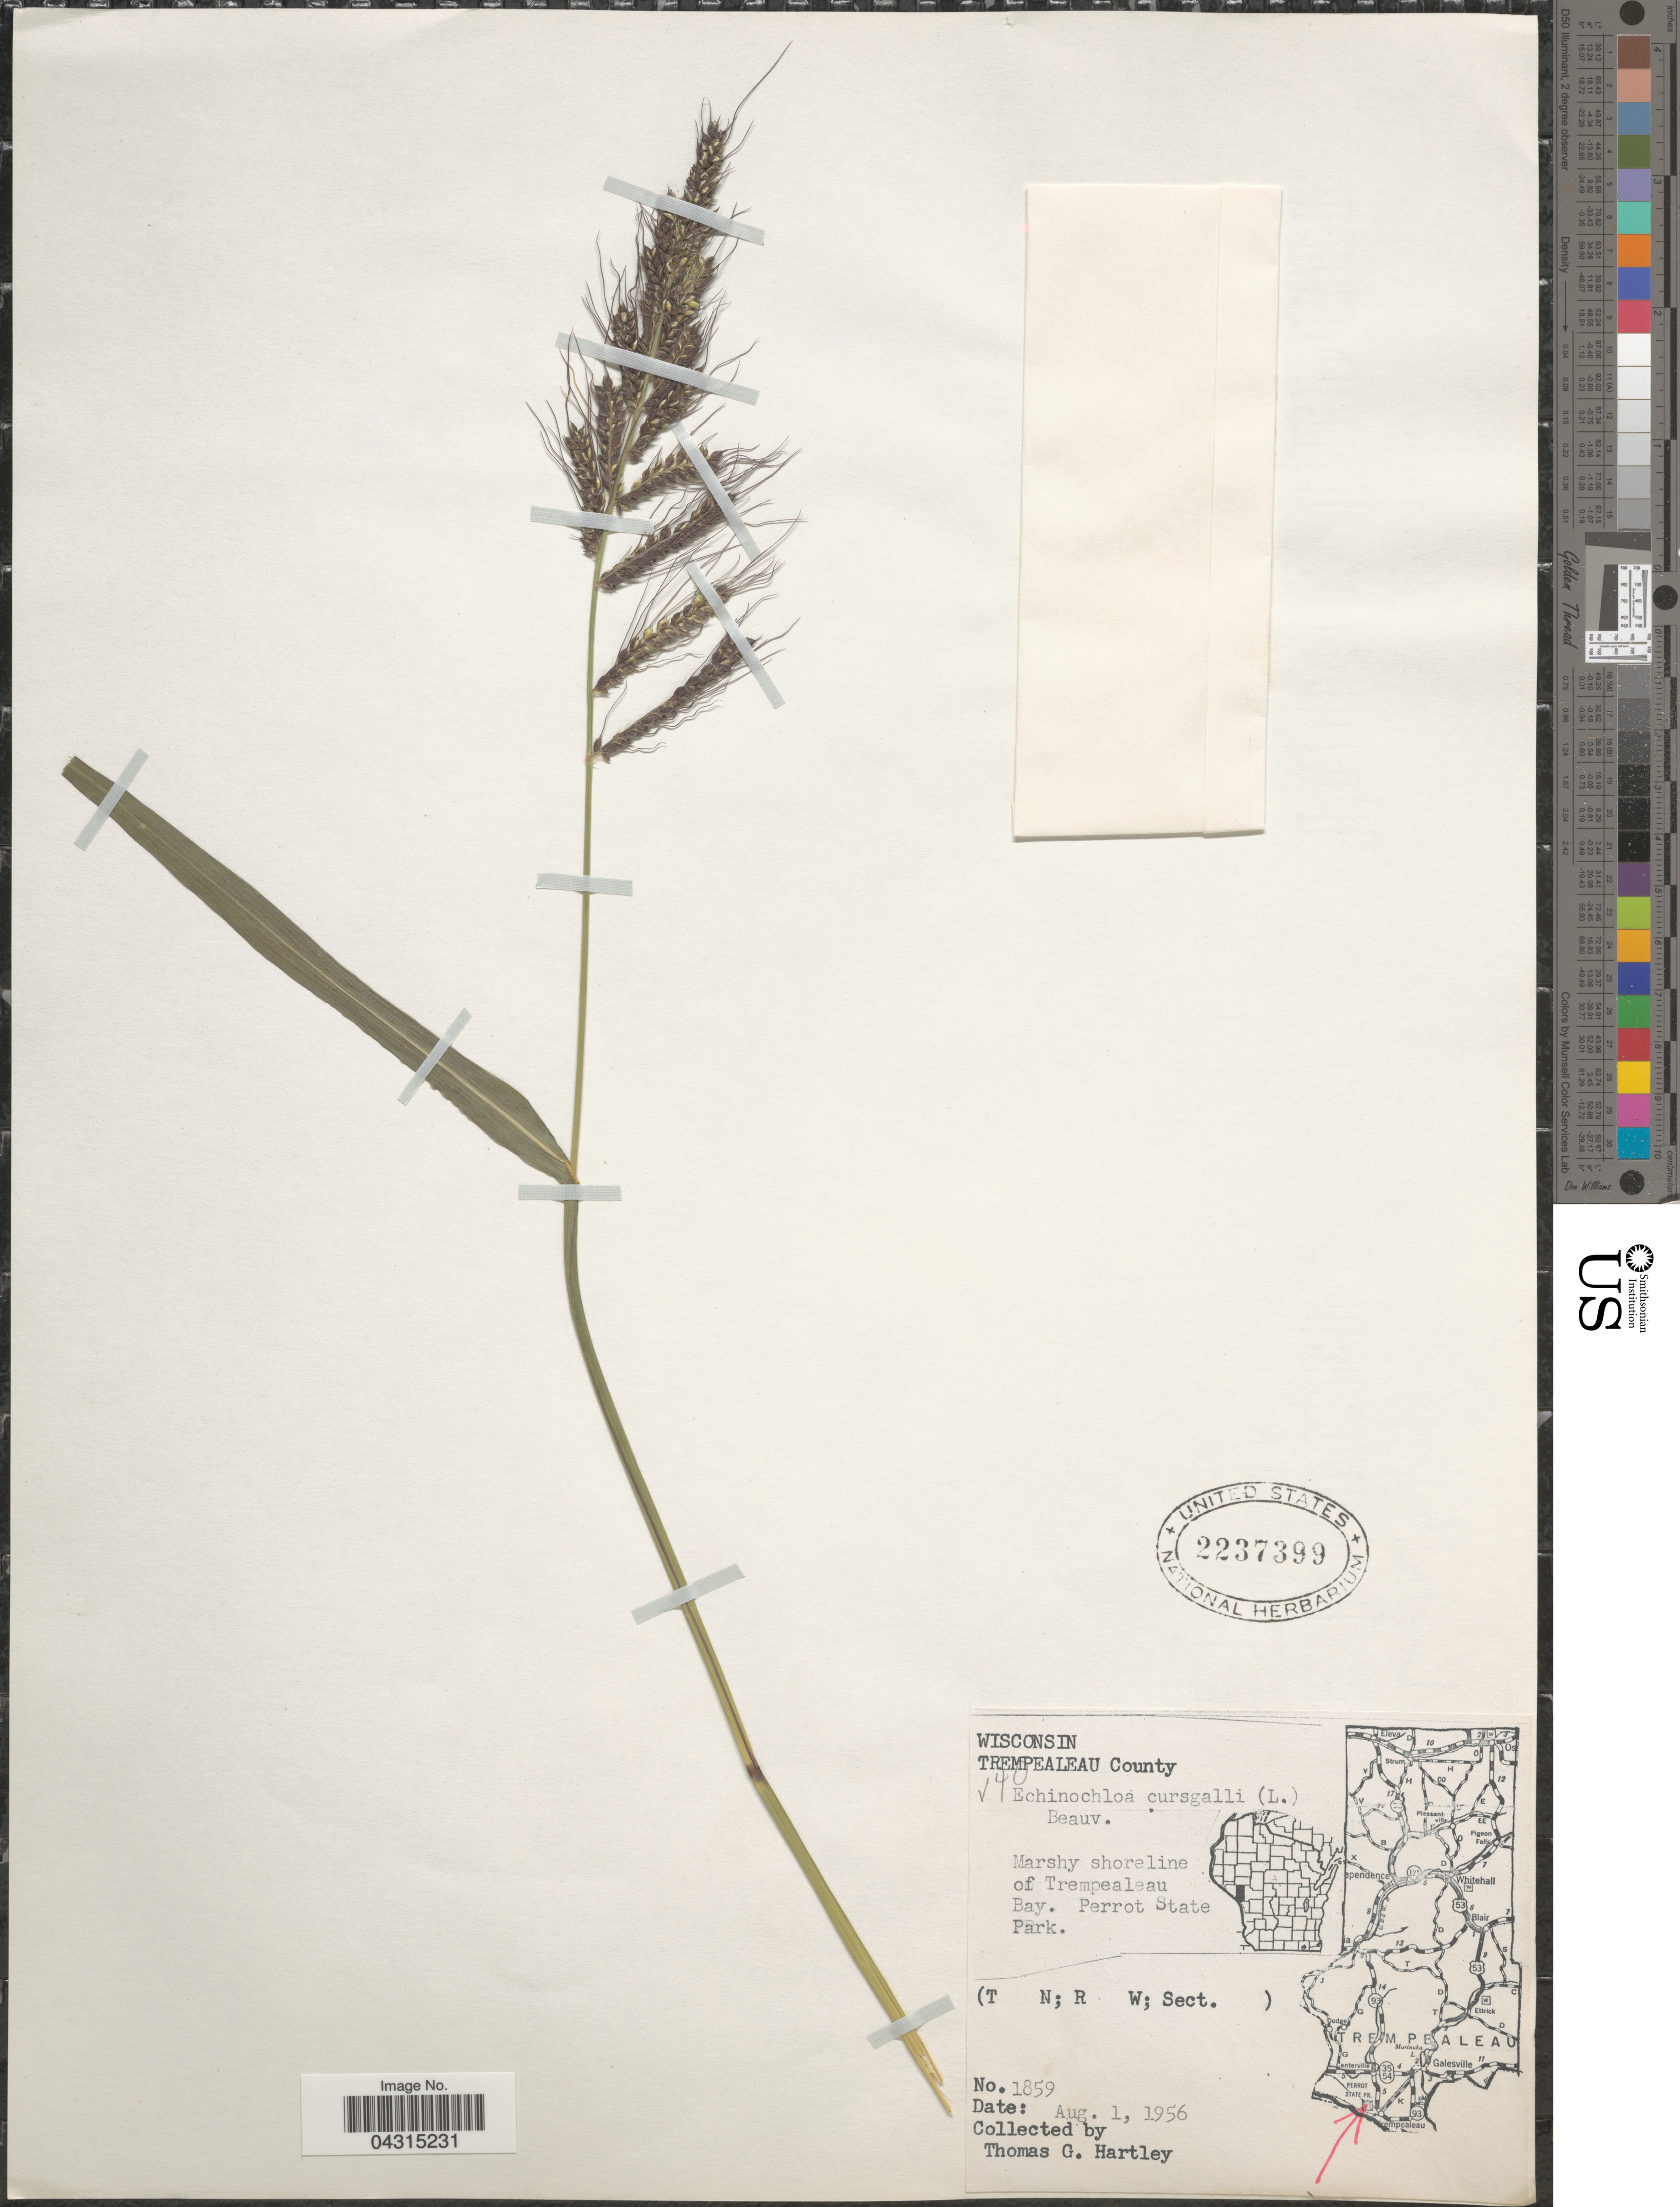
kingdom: Plantae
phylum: Tracheophyta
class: Liliopsida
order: Poales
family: Poaceae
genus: Echinochloa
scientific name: Echinochloa crus-galli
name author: (L.) P. Beauv.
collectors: T. G. Hartley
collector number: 1859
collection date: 1956-08-01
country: United States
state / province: Wisconsin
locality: Trempeleau County. Marshy shoreline of Trempealeau Bay. Perrot State Park.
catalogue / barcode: US 2237399